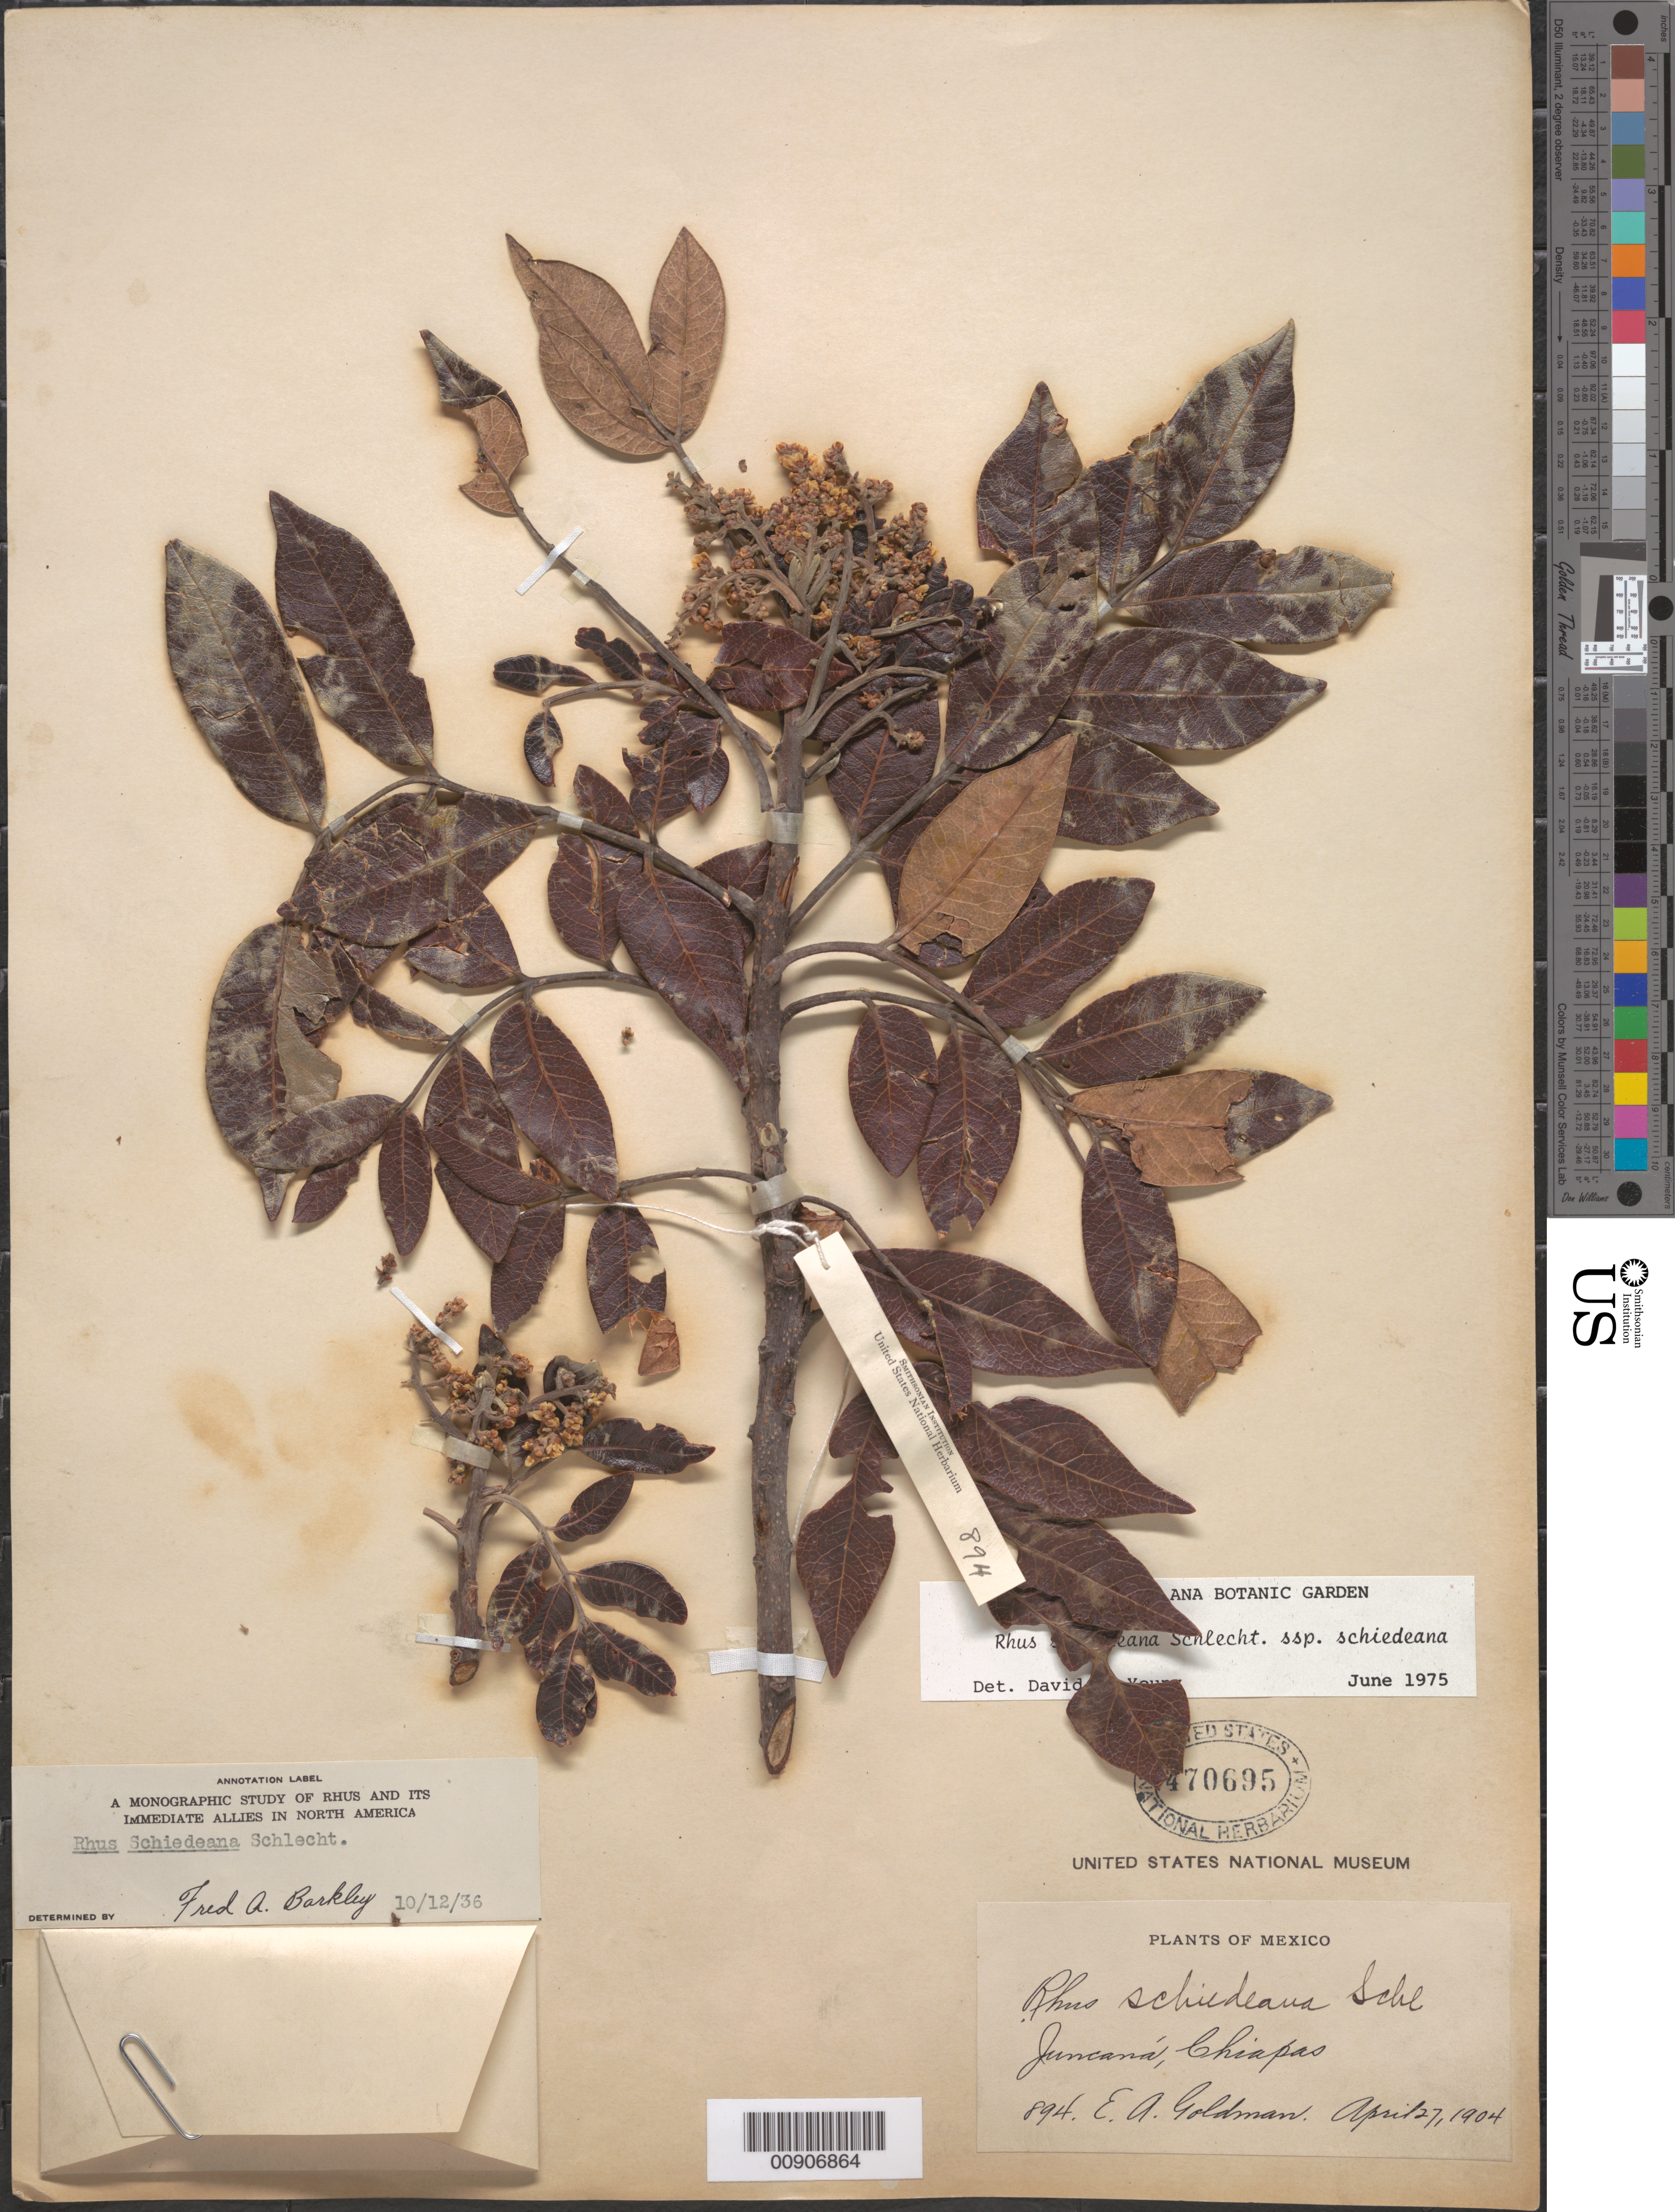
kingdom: Plantae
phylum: Tracheophyta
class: Magnoliopsida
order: Sapindales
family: Anacardiaceae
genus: Rhus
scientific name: Rhus schiedeana subsp. schiedeana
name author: Schltdl.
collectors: E. A. Goldman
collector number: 894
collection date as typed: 27 Apr 1904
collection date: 1904-04-27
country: Mexico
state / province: Chiapas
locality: Juncaná, Chiapas.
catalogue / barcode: US 470695